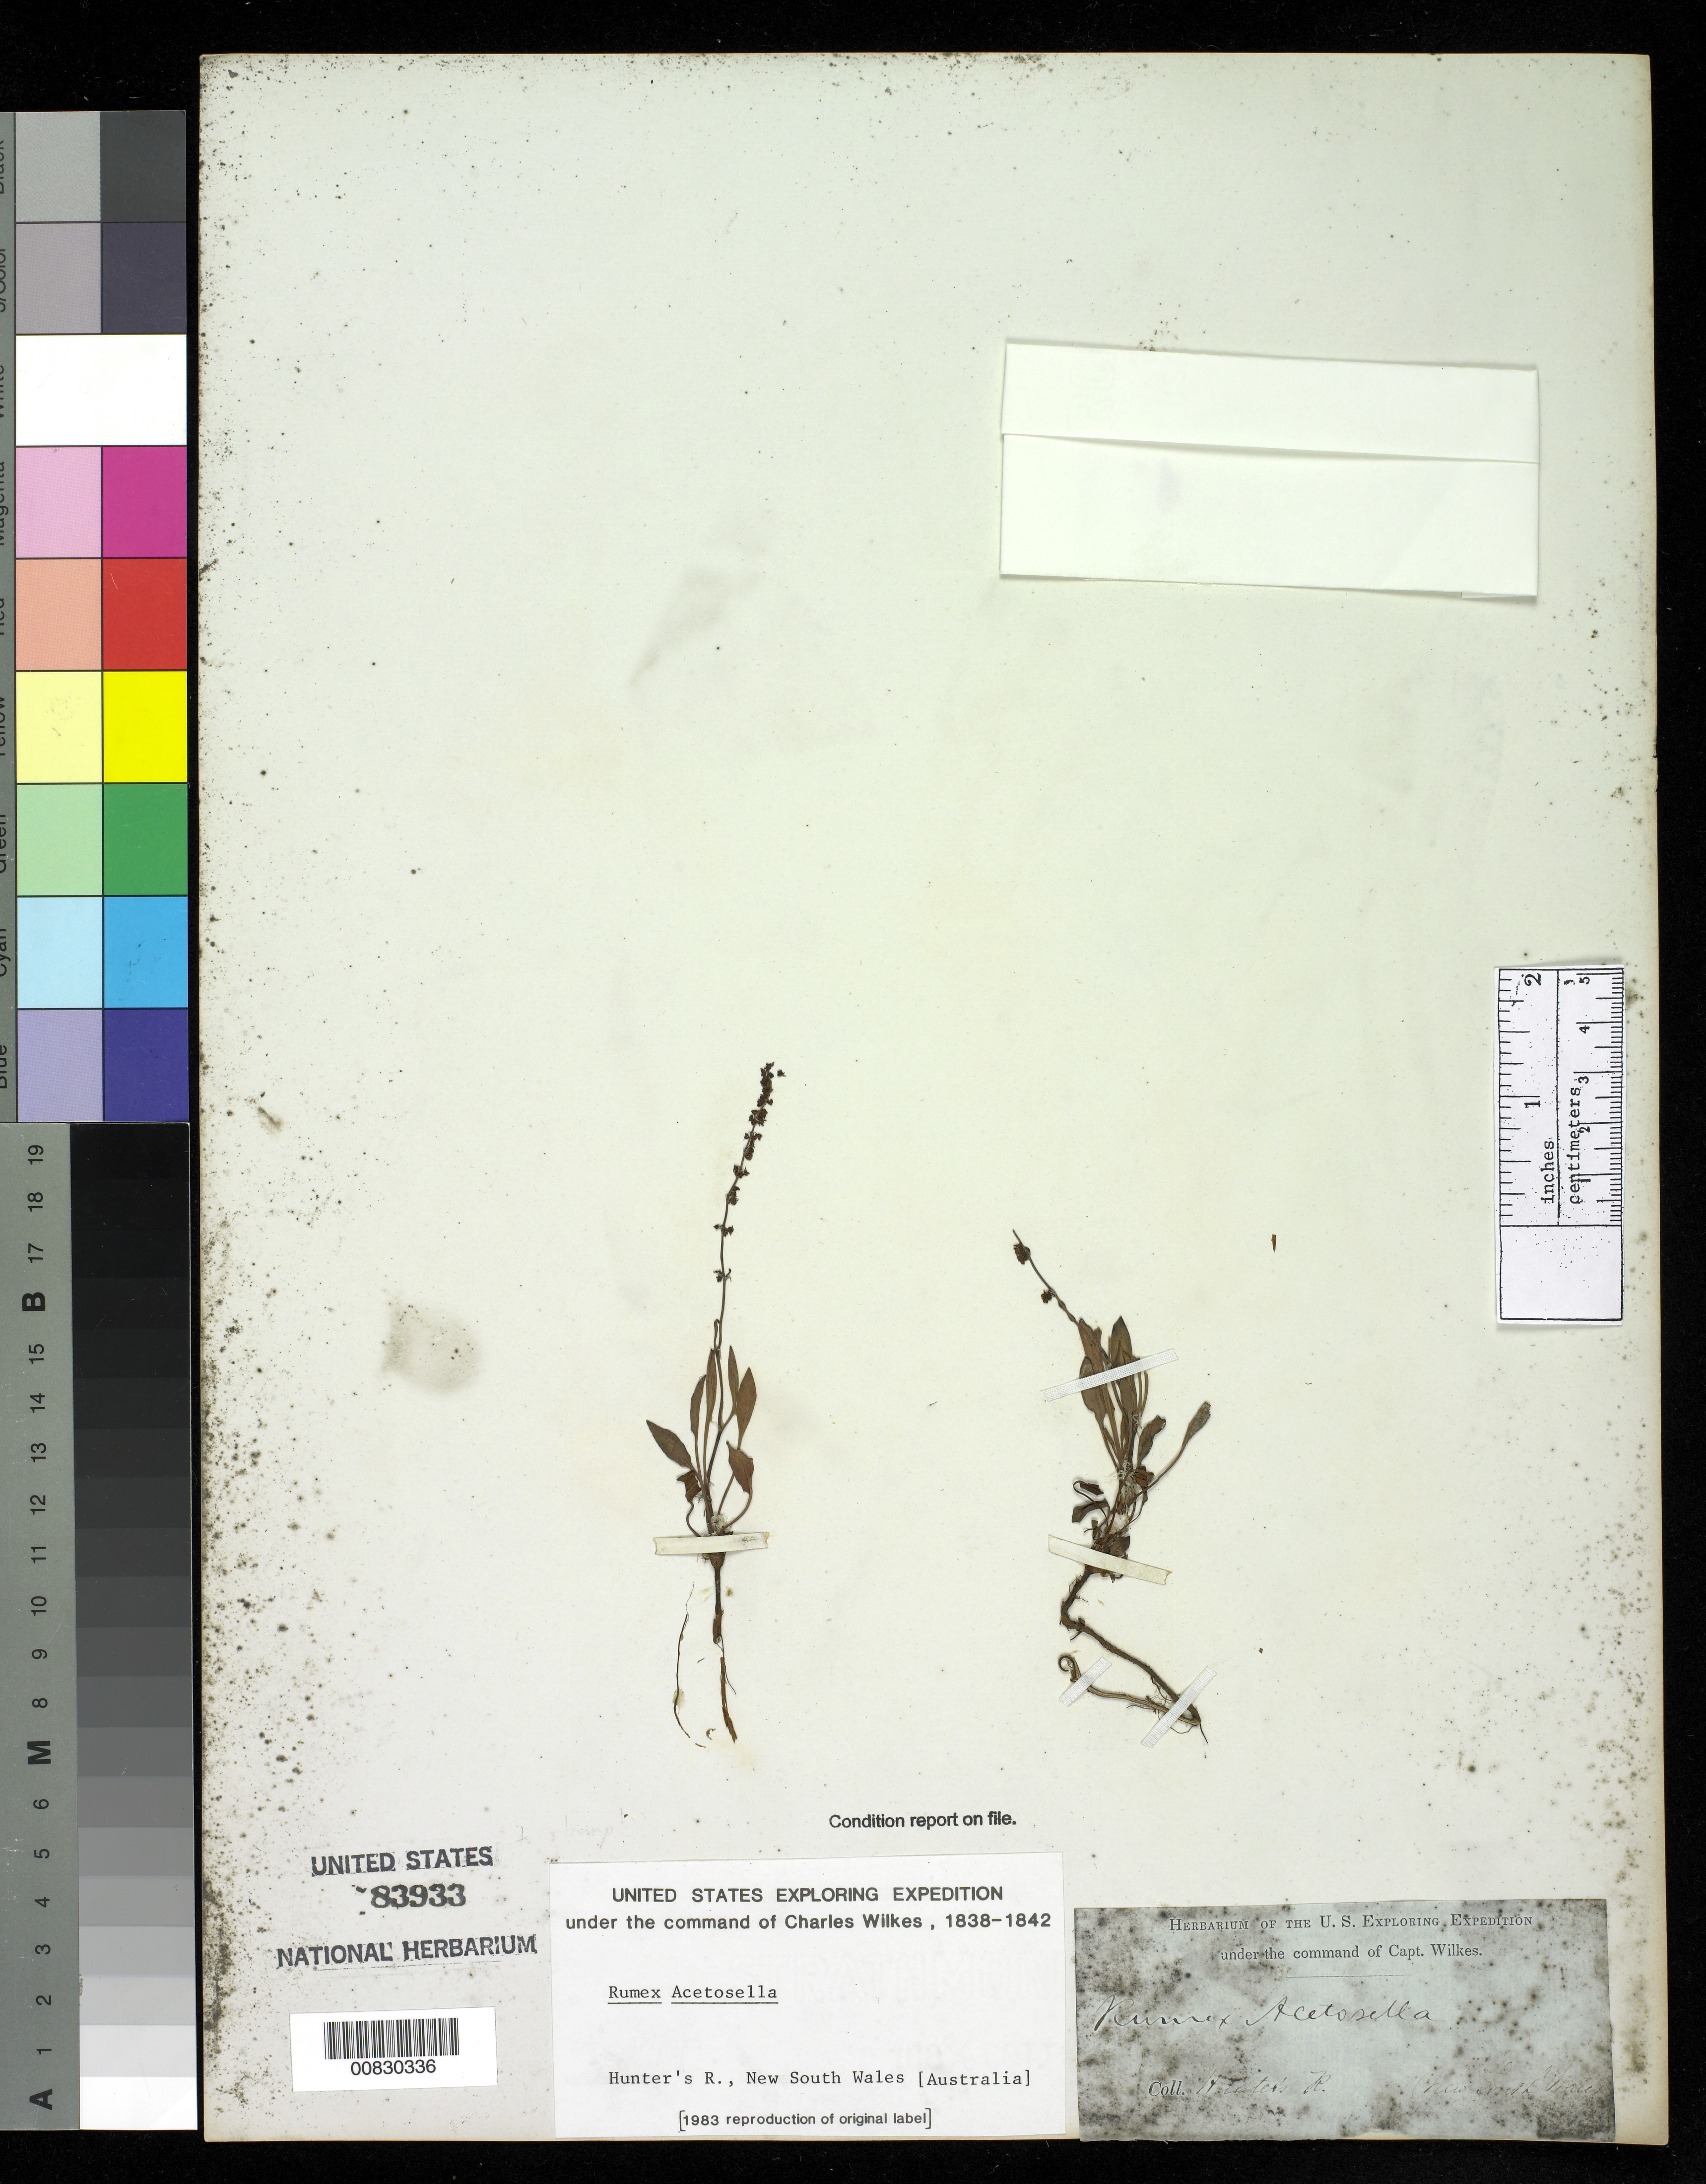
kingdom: Plantae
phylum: Tracheophyta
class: Magnoliopsida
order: Caryophyllales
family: Polygonaceae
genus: Rumex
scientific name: Rumex acetosella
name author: L.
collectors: Wilkes Explor. Exped.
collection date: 1838/1842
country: Australia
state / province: New South Wales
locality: Hunter's River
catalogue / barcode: US 83933